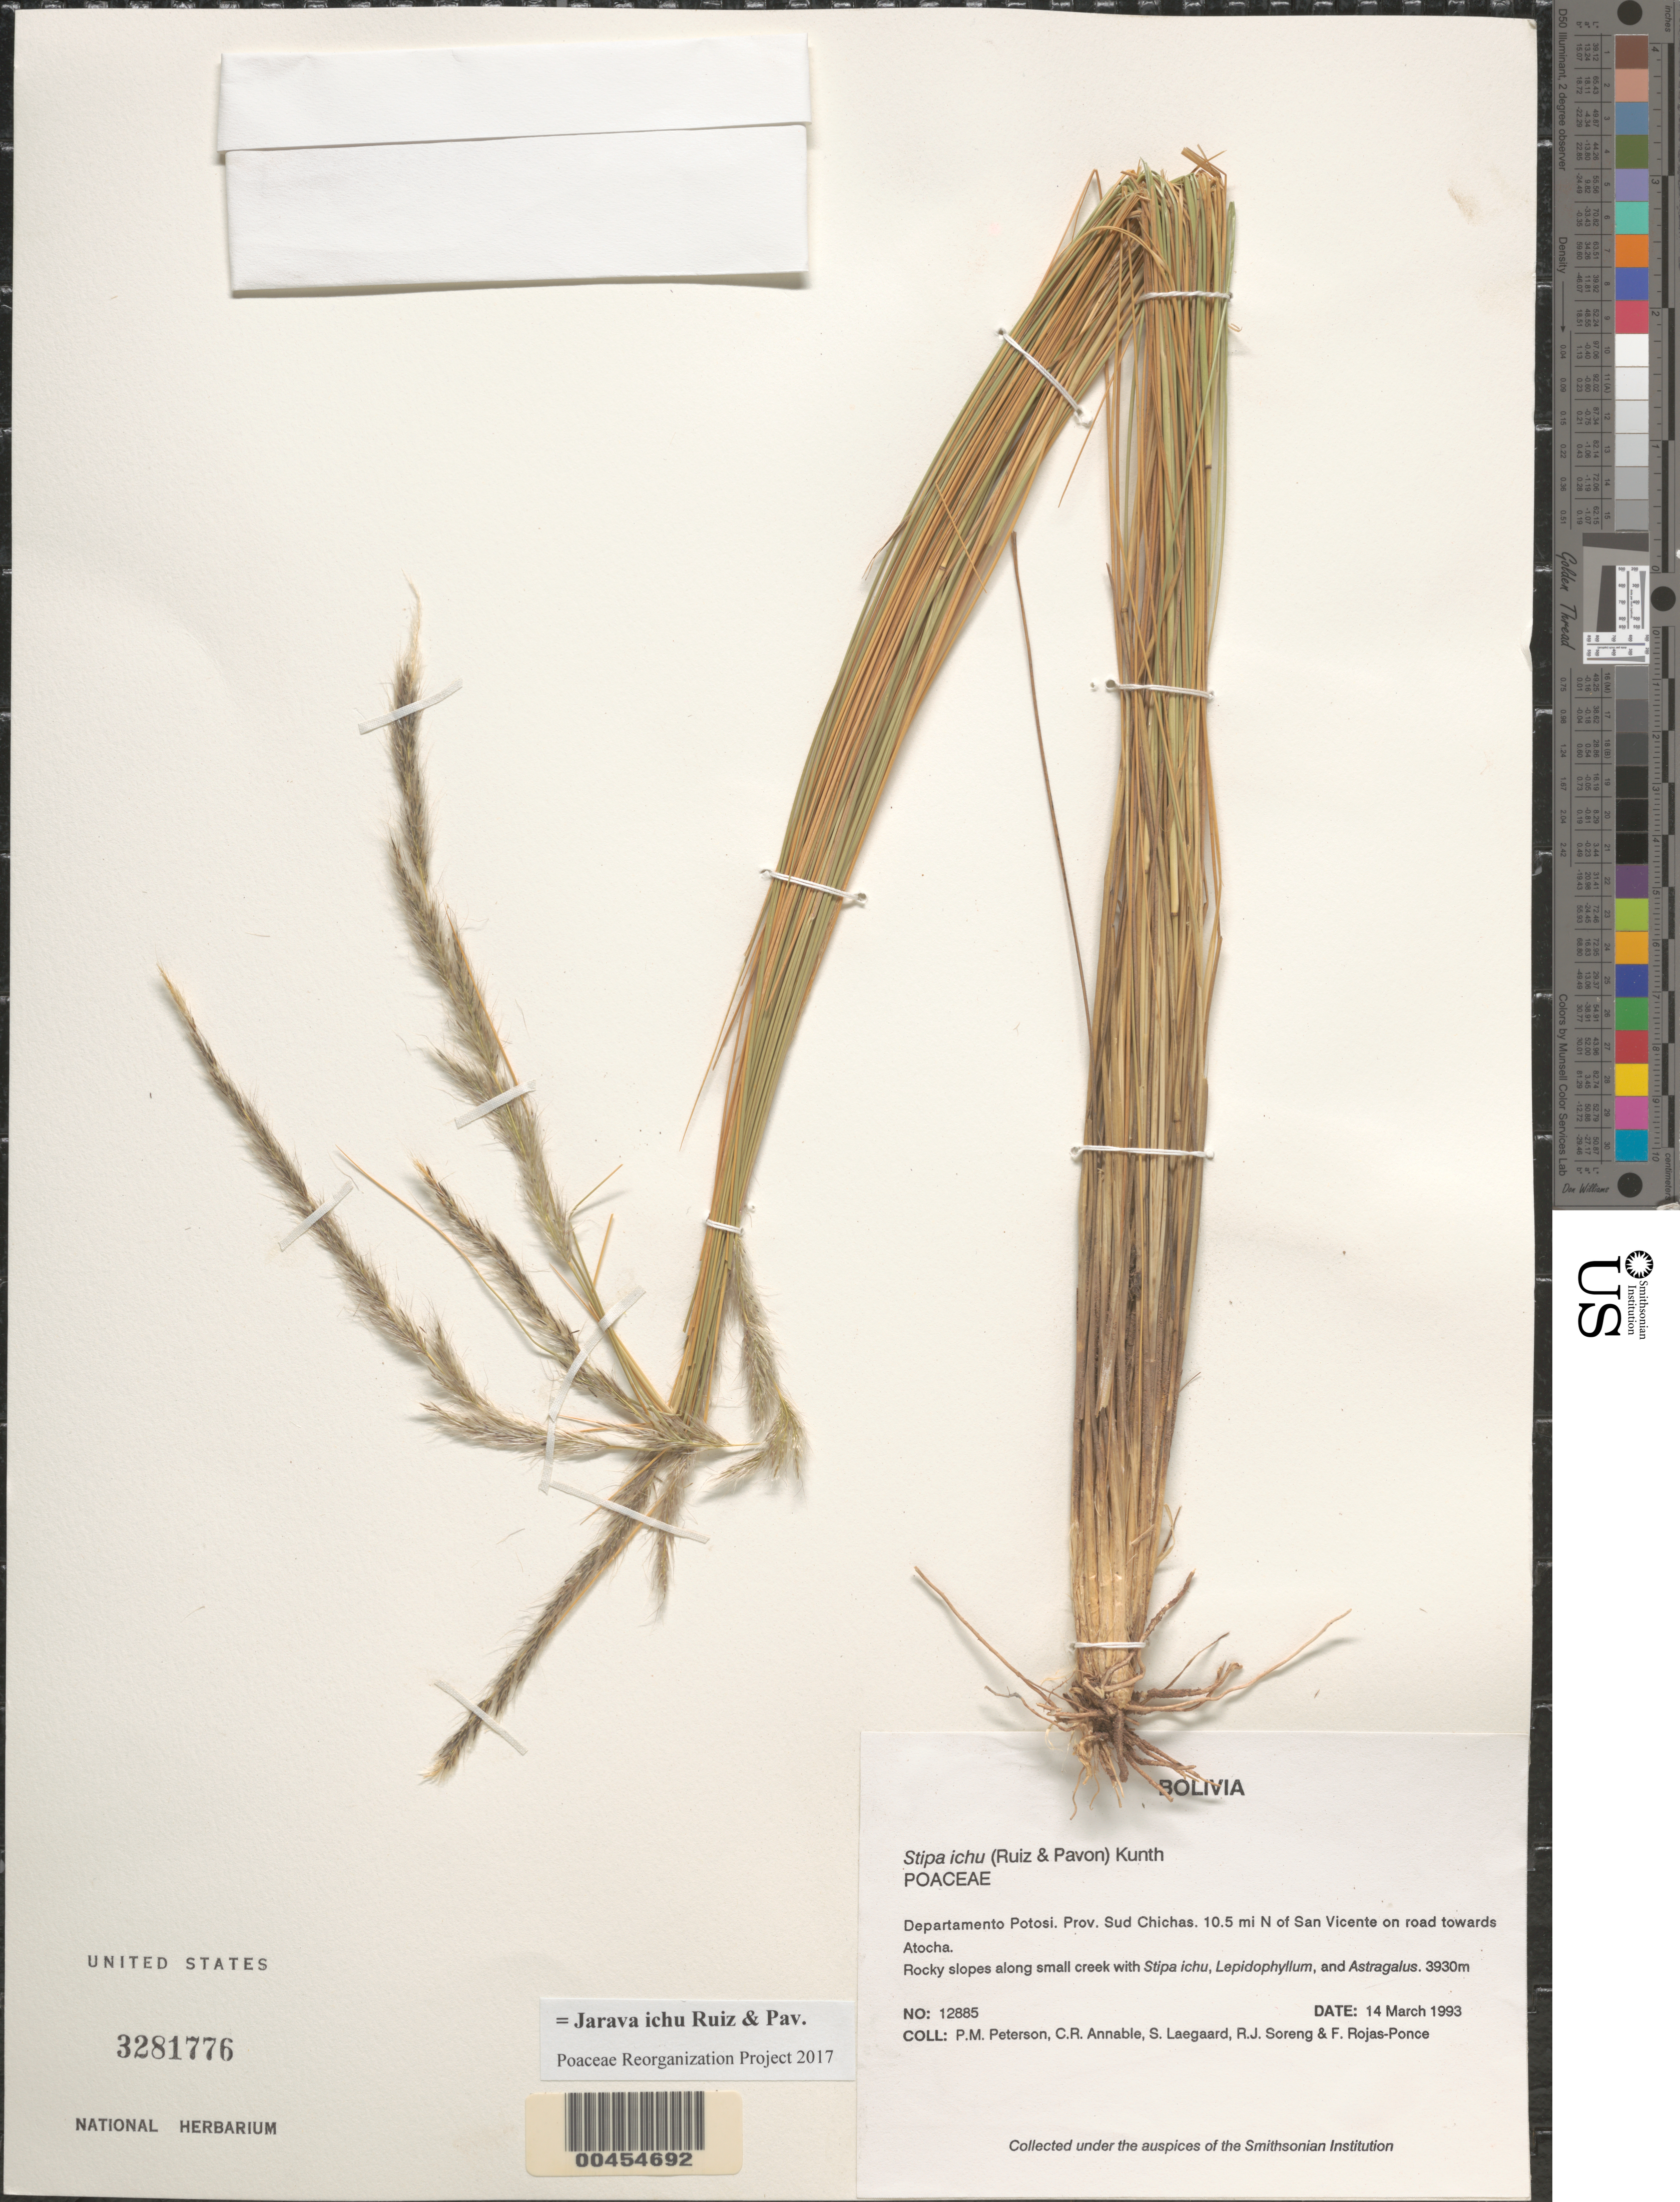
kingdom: Plantae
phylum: Tracheophyta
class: Liliopsida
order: Poales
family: Poaceae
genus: Jarava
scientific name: Jarava ichu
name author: Ruiz & Pav.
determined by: Poaceae Reorganization Project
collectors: P. M. Peterson, C. R. Annable, S. Lægaard, R. J. Soreng & F. Rojas-Ponce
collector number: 12885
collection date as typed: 14 Mar 1993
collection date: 1993-03-14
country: Bolivia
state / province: Potosí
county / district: Sud Chichas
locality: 10.5 mi N of San Vicente on road towards Atocha.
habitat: Rocky slopes along small creek with Stipa ichu, Lepidophyllum, and Astragalus.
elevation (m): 3930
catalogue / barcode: US 3281776